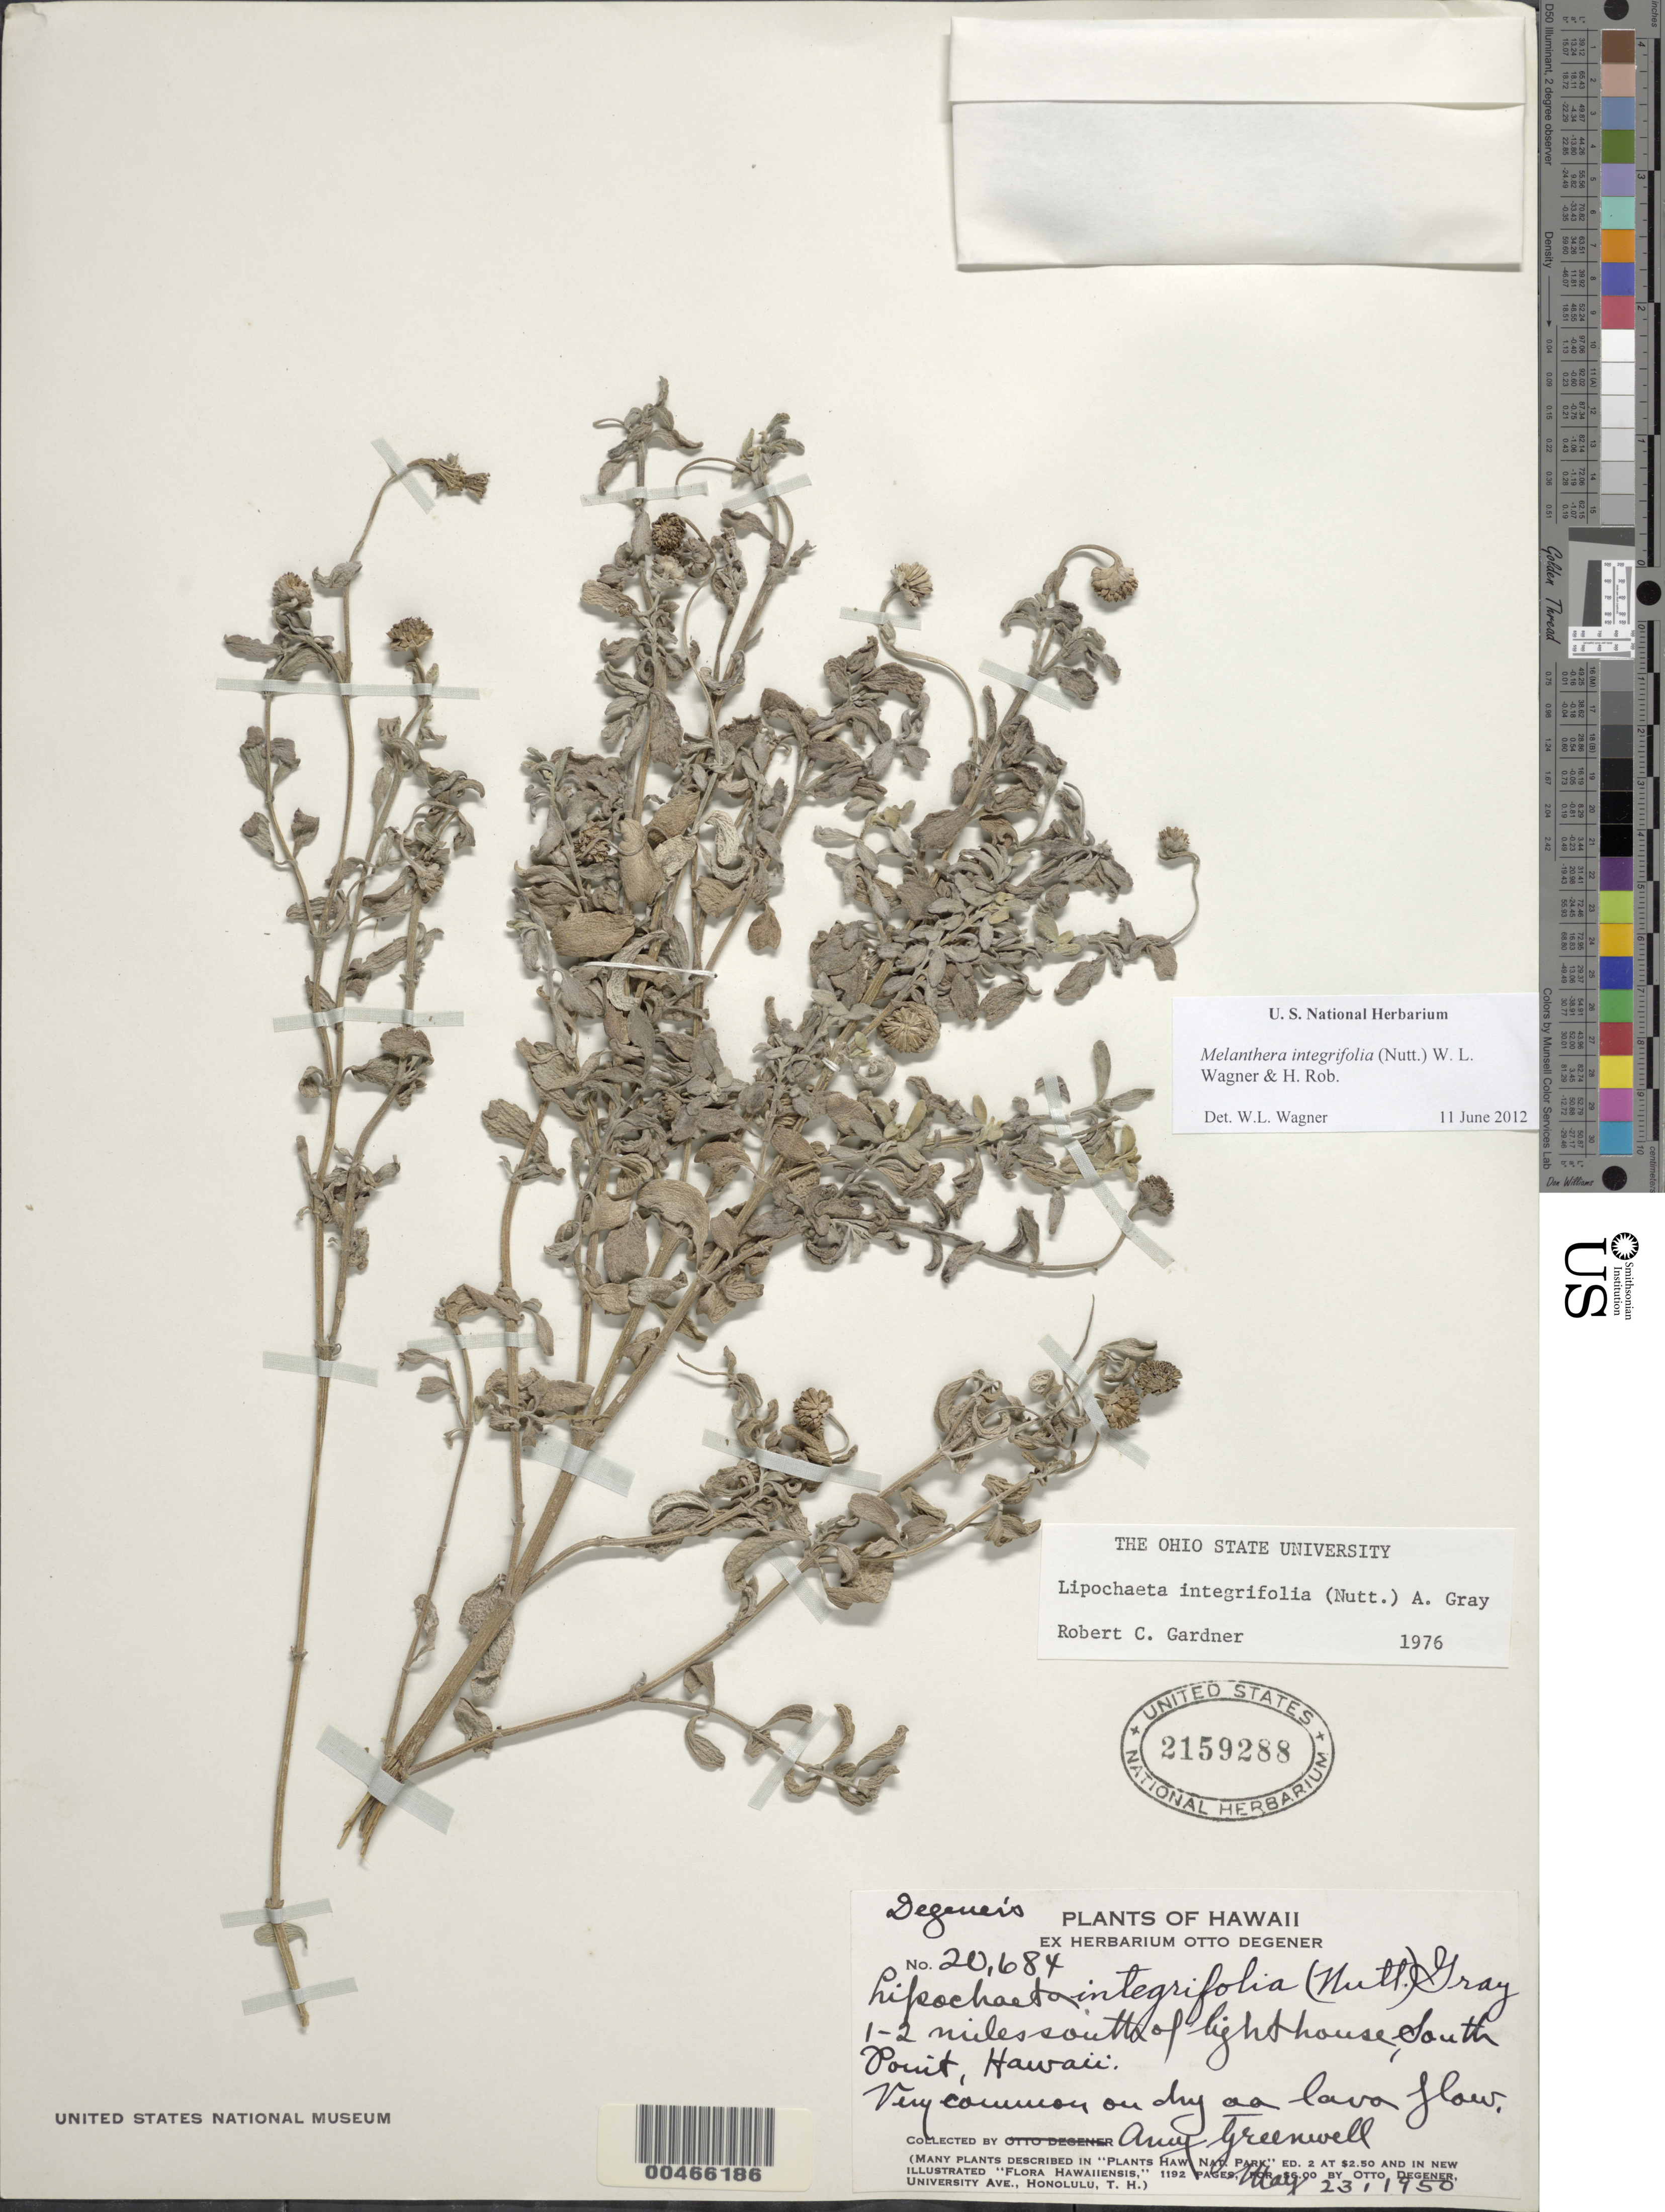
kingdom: Plantae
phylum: Tracheophyta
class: Magnoliopsida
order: Asterales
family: Asteraceae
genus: Wollastonia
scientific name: Wollastonia integrifolia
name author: (Nutt.) Orchard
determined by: Wagner, W. L., (BOT), Smithsonian Institution - National Museum of Natural History (UNITED STATES)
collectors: A. B. Greenwell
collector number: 20684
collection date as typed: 23 May 1950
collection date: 1950-05-23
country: United States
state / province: Hawaii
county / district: Hawaii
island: Hawaii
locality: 1-2 mi S of lighthouse, South Point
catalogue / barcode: US 2159288